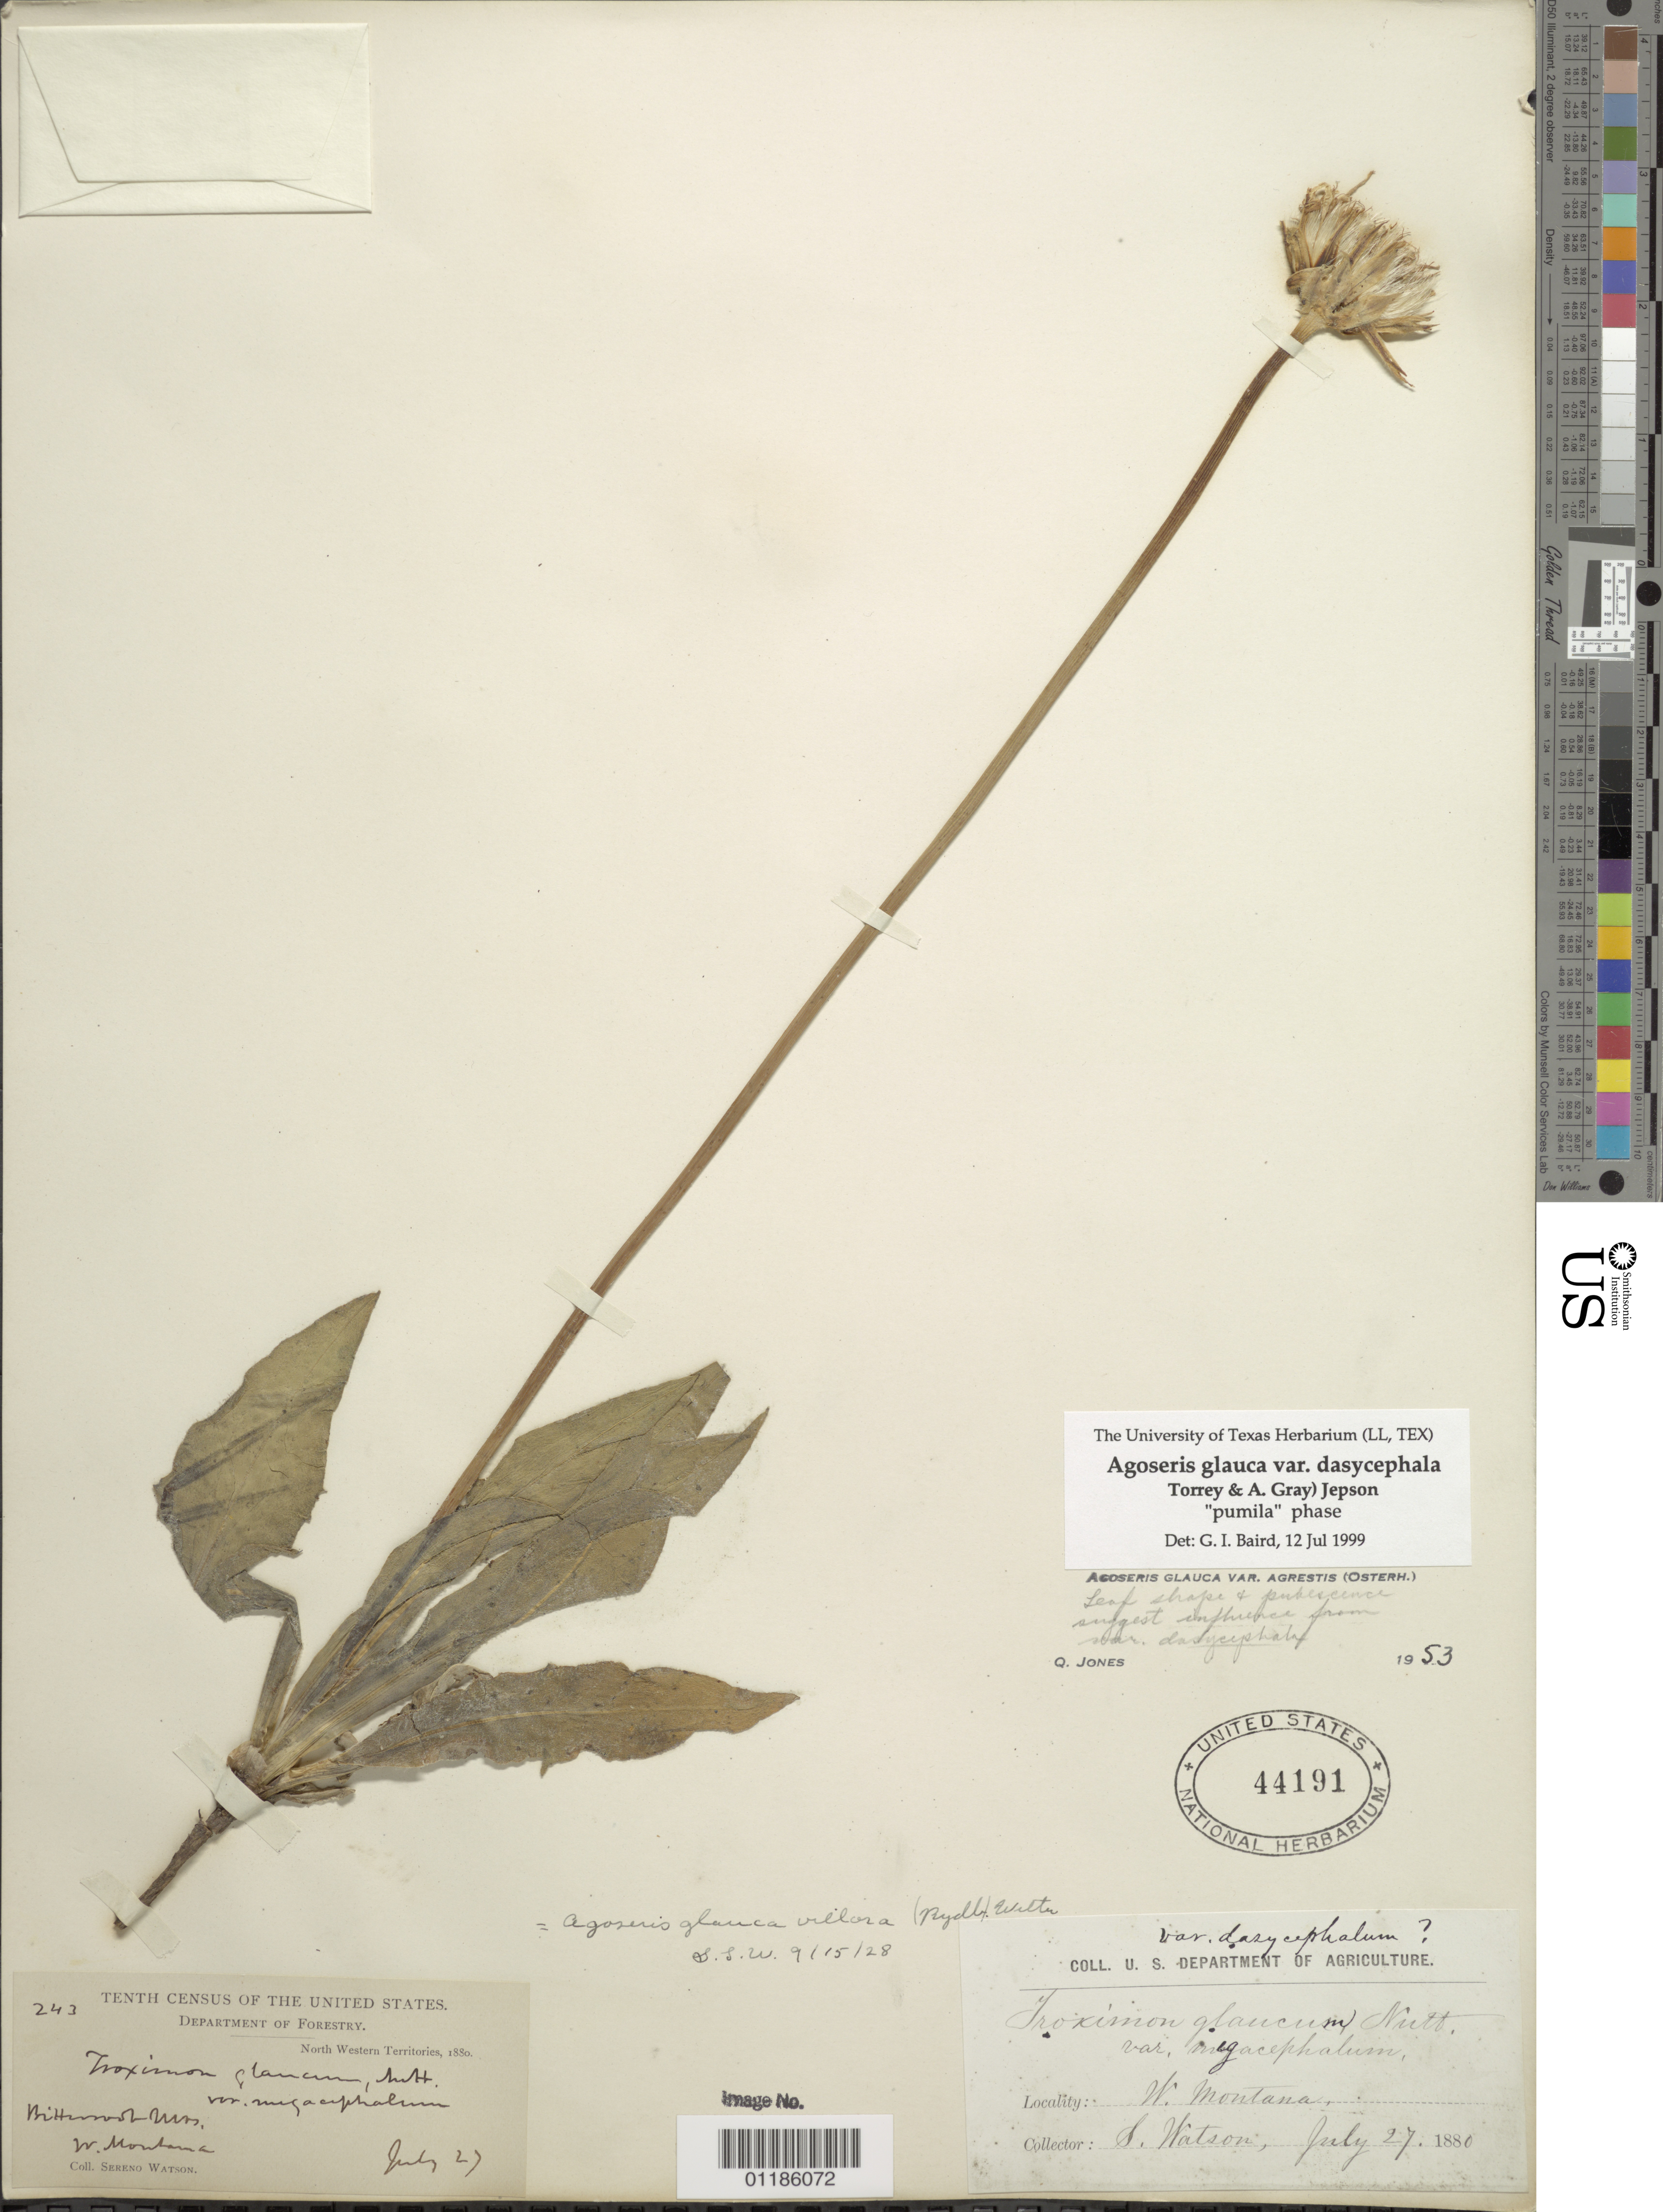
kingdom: Plantae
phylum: Tracheophyta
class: Magnoliopsida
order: Asterales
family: Asteraceae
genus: Agoseris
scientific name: Agoseris glauca var. dasycephala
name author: (Torr. & A. Gray) Jeps.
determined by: Baird, G. I.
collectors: S. Watson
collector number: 243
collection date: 1880-07-27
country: United States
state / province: Montana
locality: Bitterroot Mts.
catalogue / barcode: US 44191